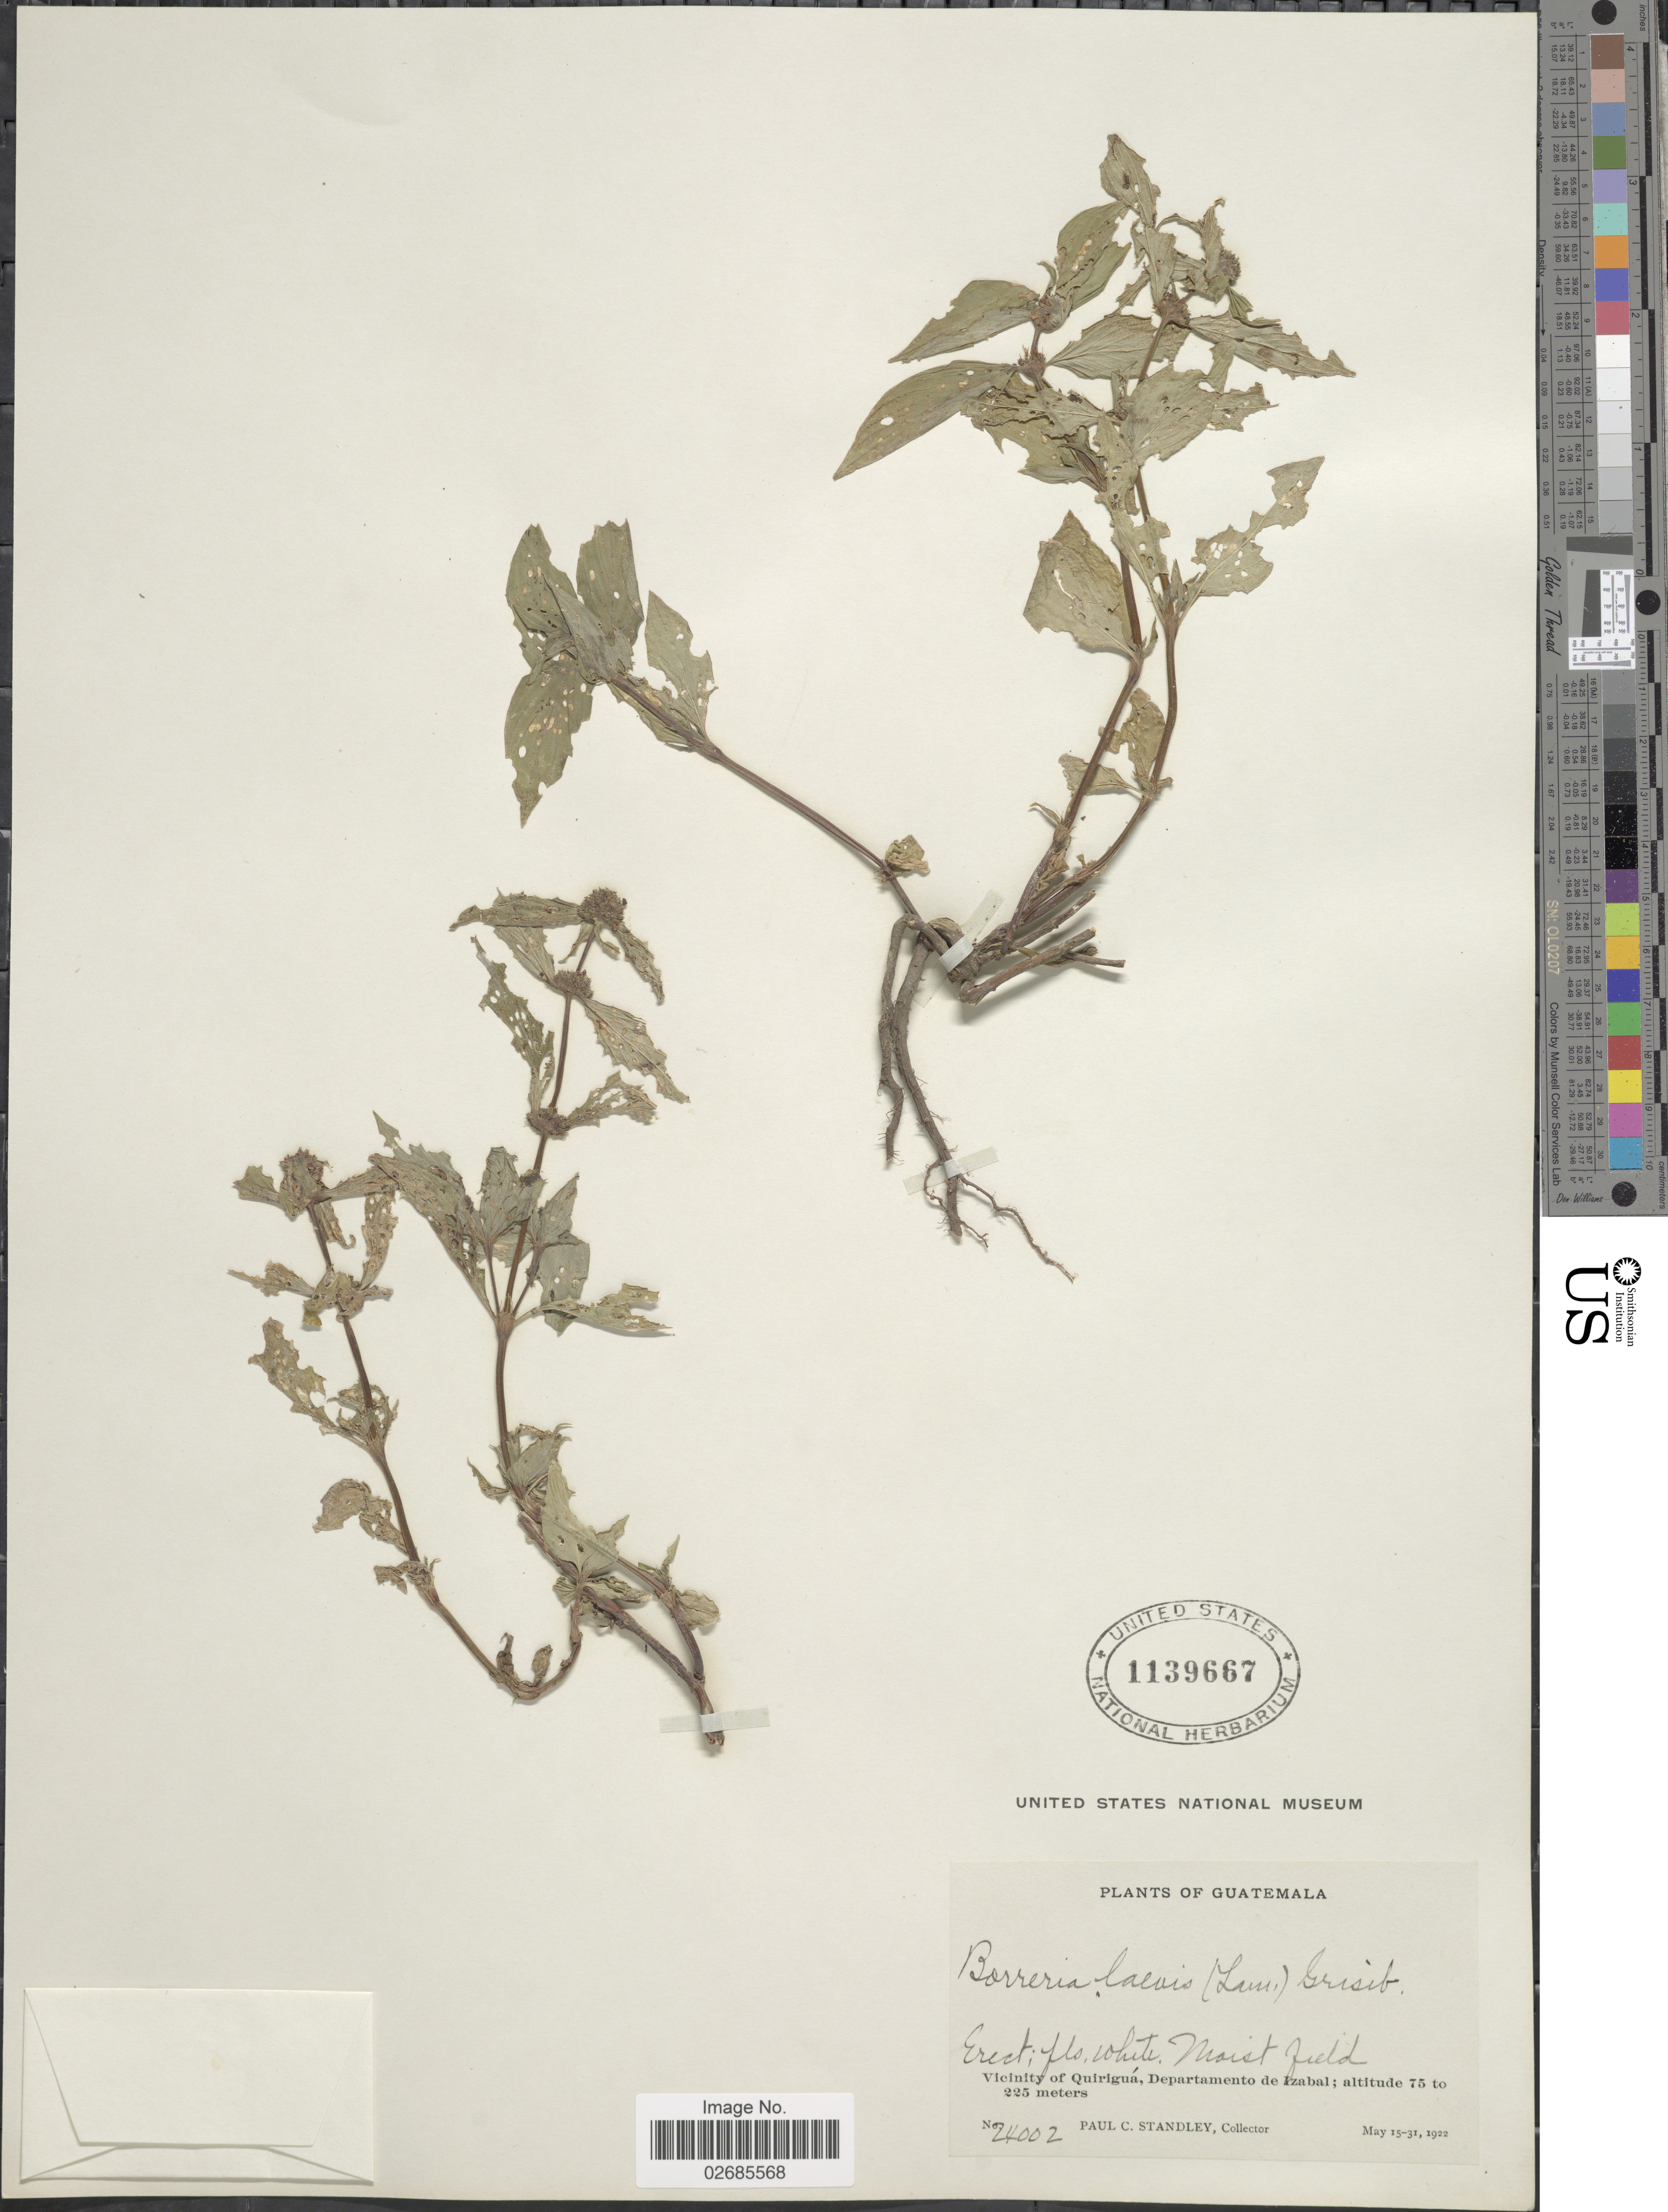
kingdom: Plantae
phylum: Tracheophyta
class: Magnoliopsida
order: Gentianales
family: Rubiaceae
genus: Borreria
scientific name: Borreria assurgens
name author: (Ruiz & Pav.) Griseb.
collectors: P. C. Standley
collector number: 24002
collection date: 1922-05-15/1922-05-31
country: Guatemala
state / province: Izabal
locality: Moist field, Vicinity of Quiriguá, Departamento de Izabal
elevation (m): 75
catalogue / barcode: US 1139667